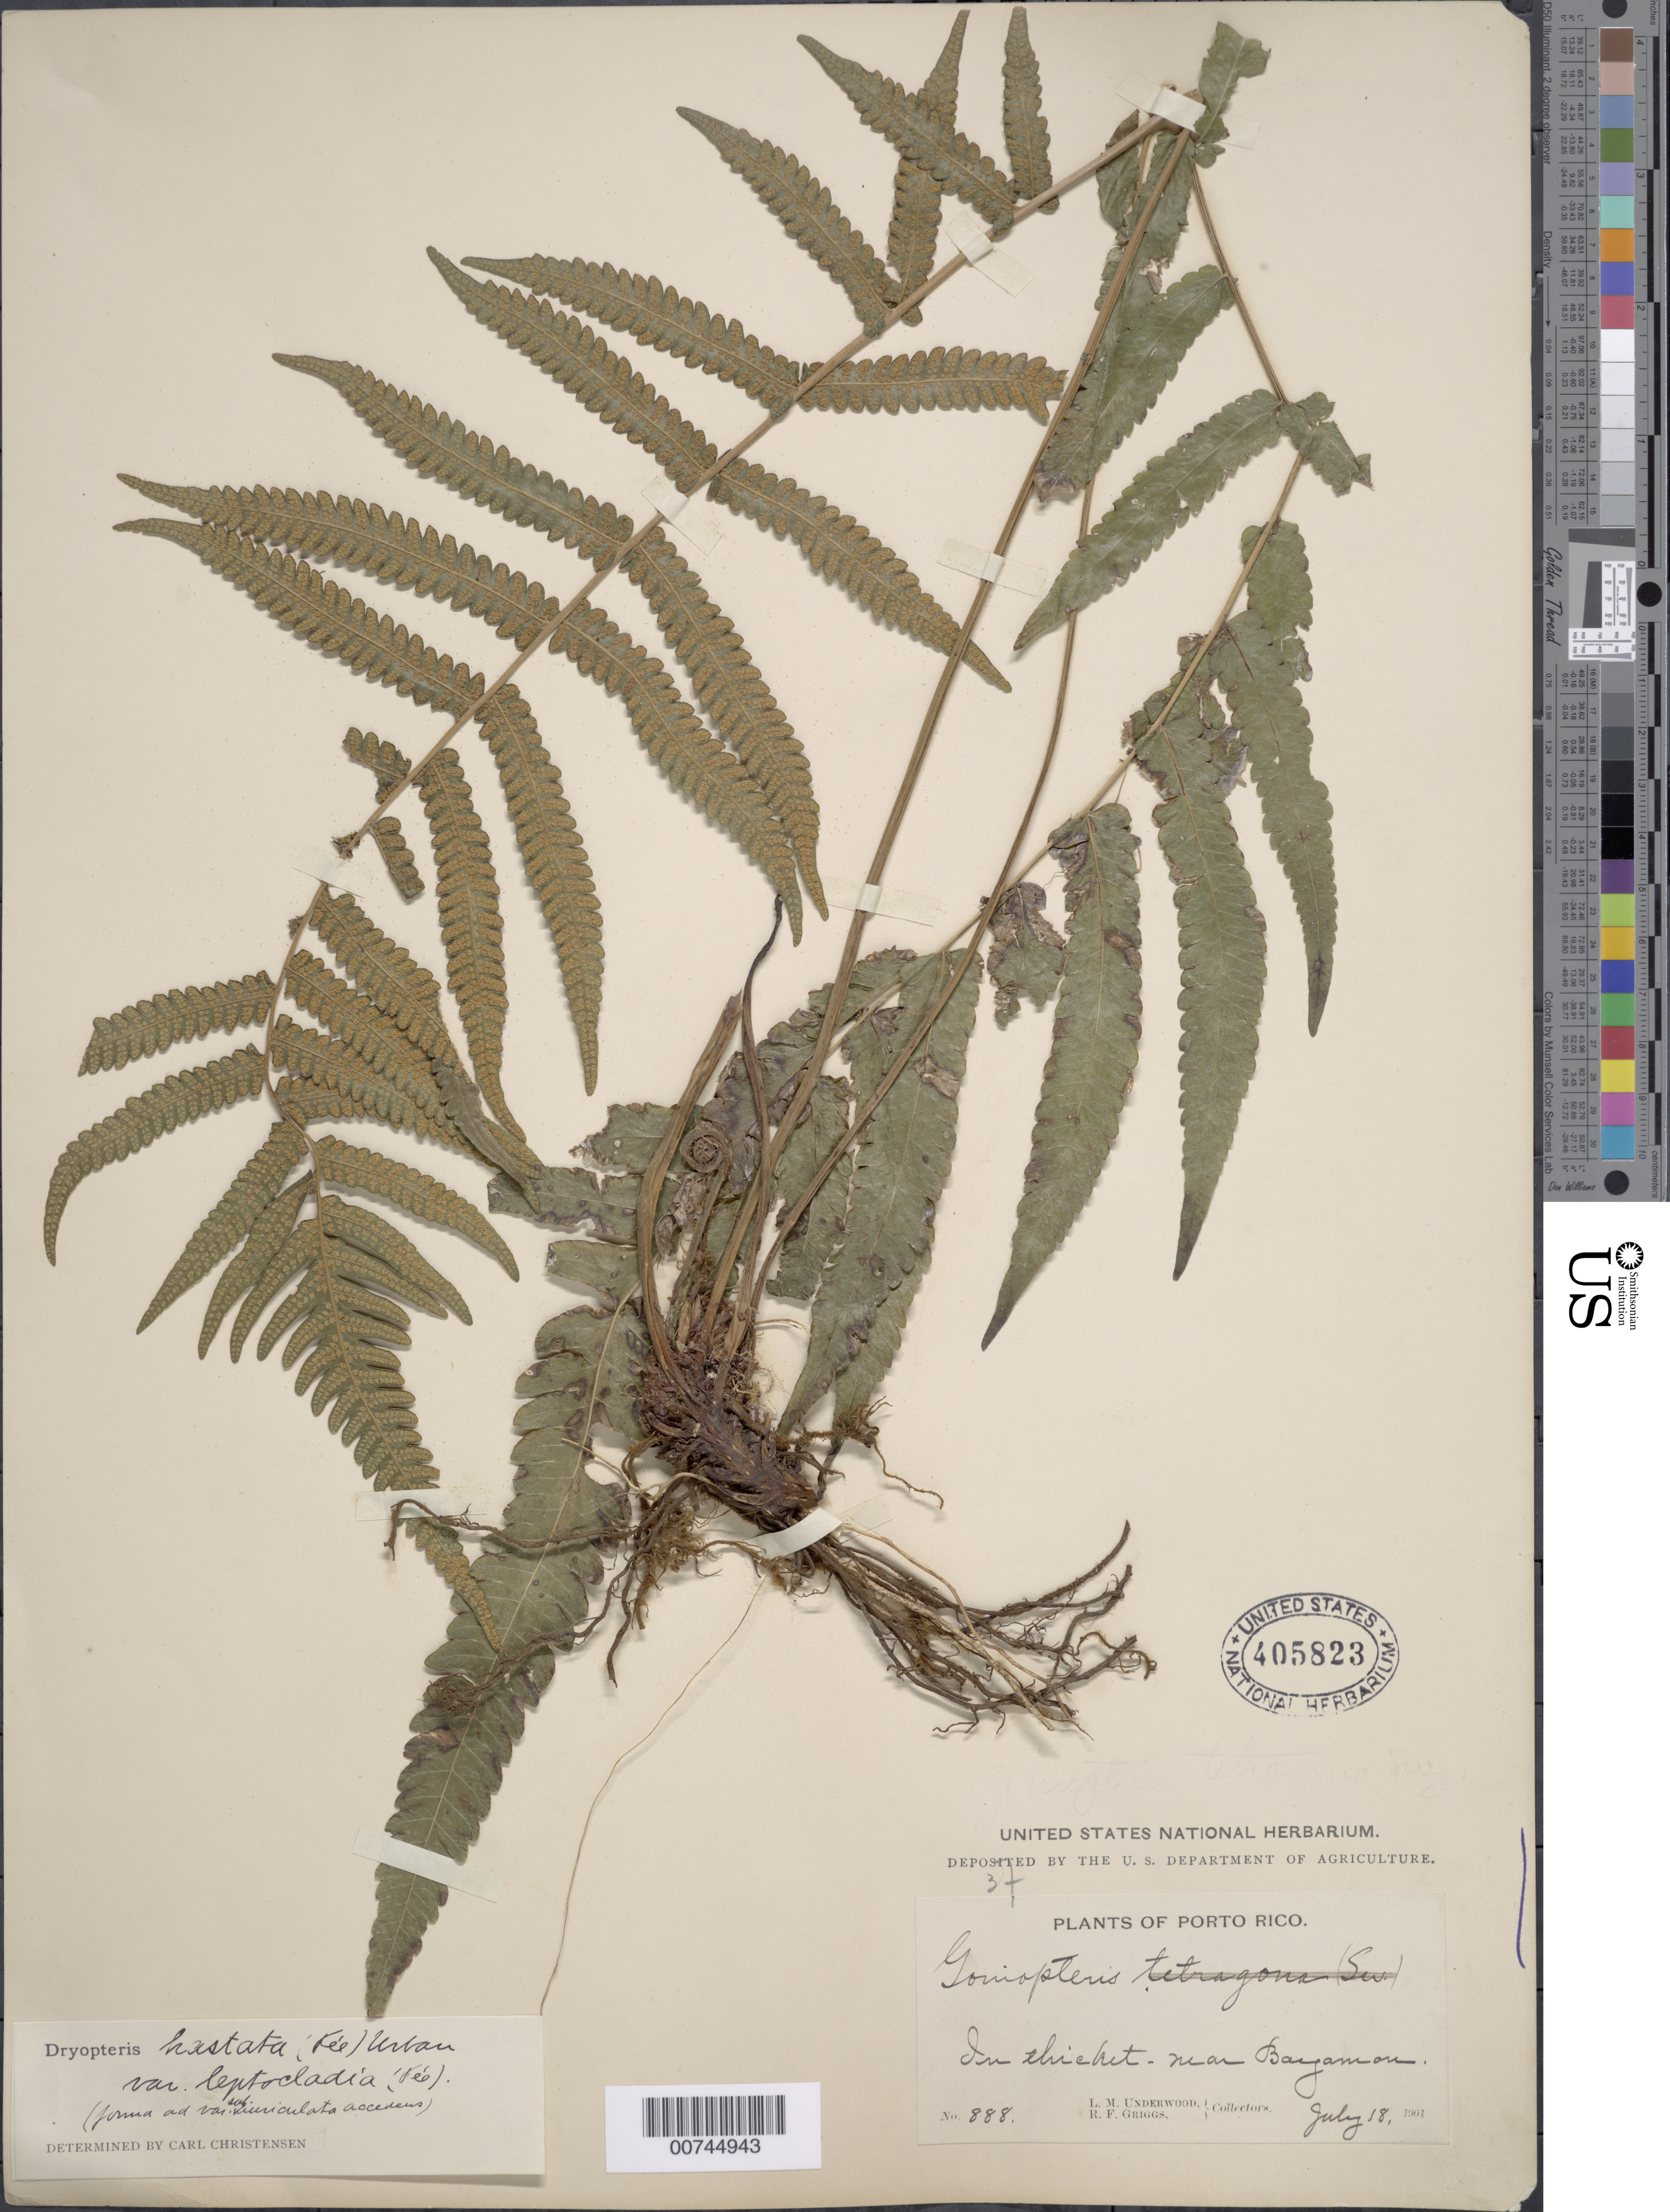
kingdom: Plantae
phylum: Tracheophyta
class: Polypodiopsida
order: Polypodiales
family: Thelypteridaceae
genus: Goniopteris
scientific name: Goniopteris hastata (Fée) comb. nov., ined 2015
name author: (Fée)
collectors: L. M. Underwood & R. F. Griggs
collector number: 888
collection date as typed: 18 Jul 1901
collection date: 1901-07-18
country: Puerto Rico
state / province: Bayamón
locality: Near Bayaman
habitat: In thicket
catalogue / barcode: US 405823